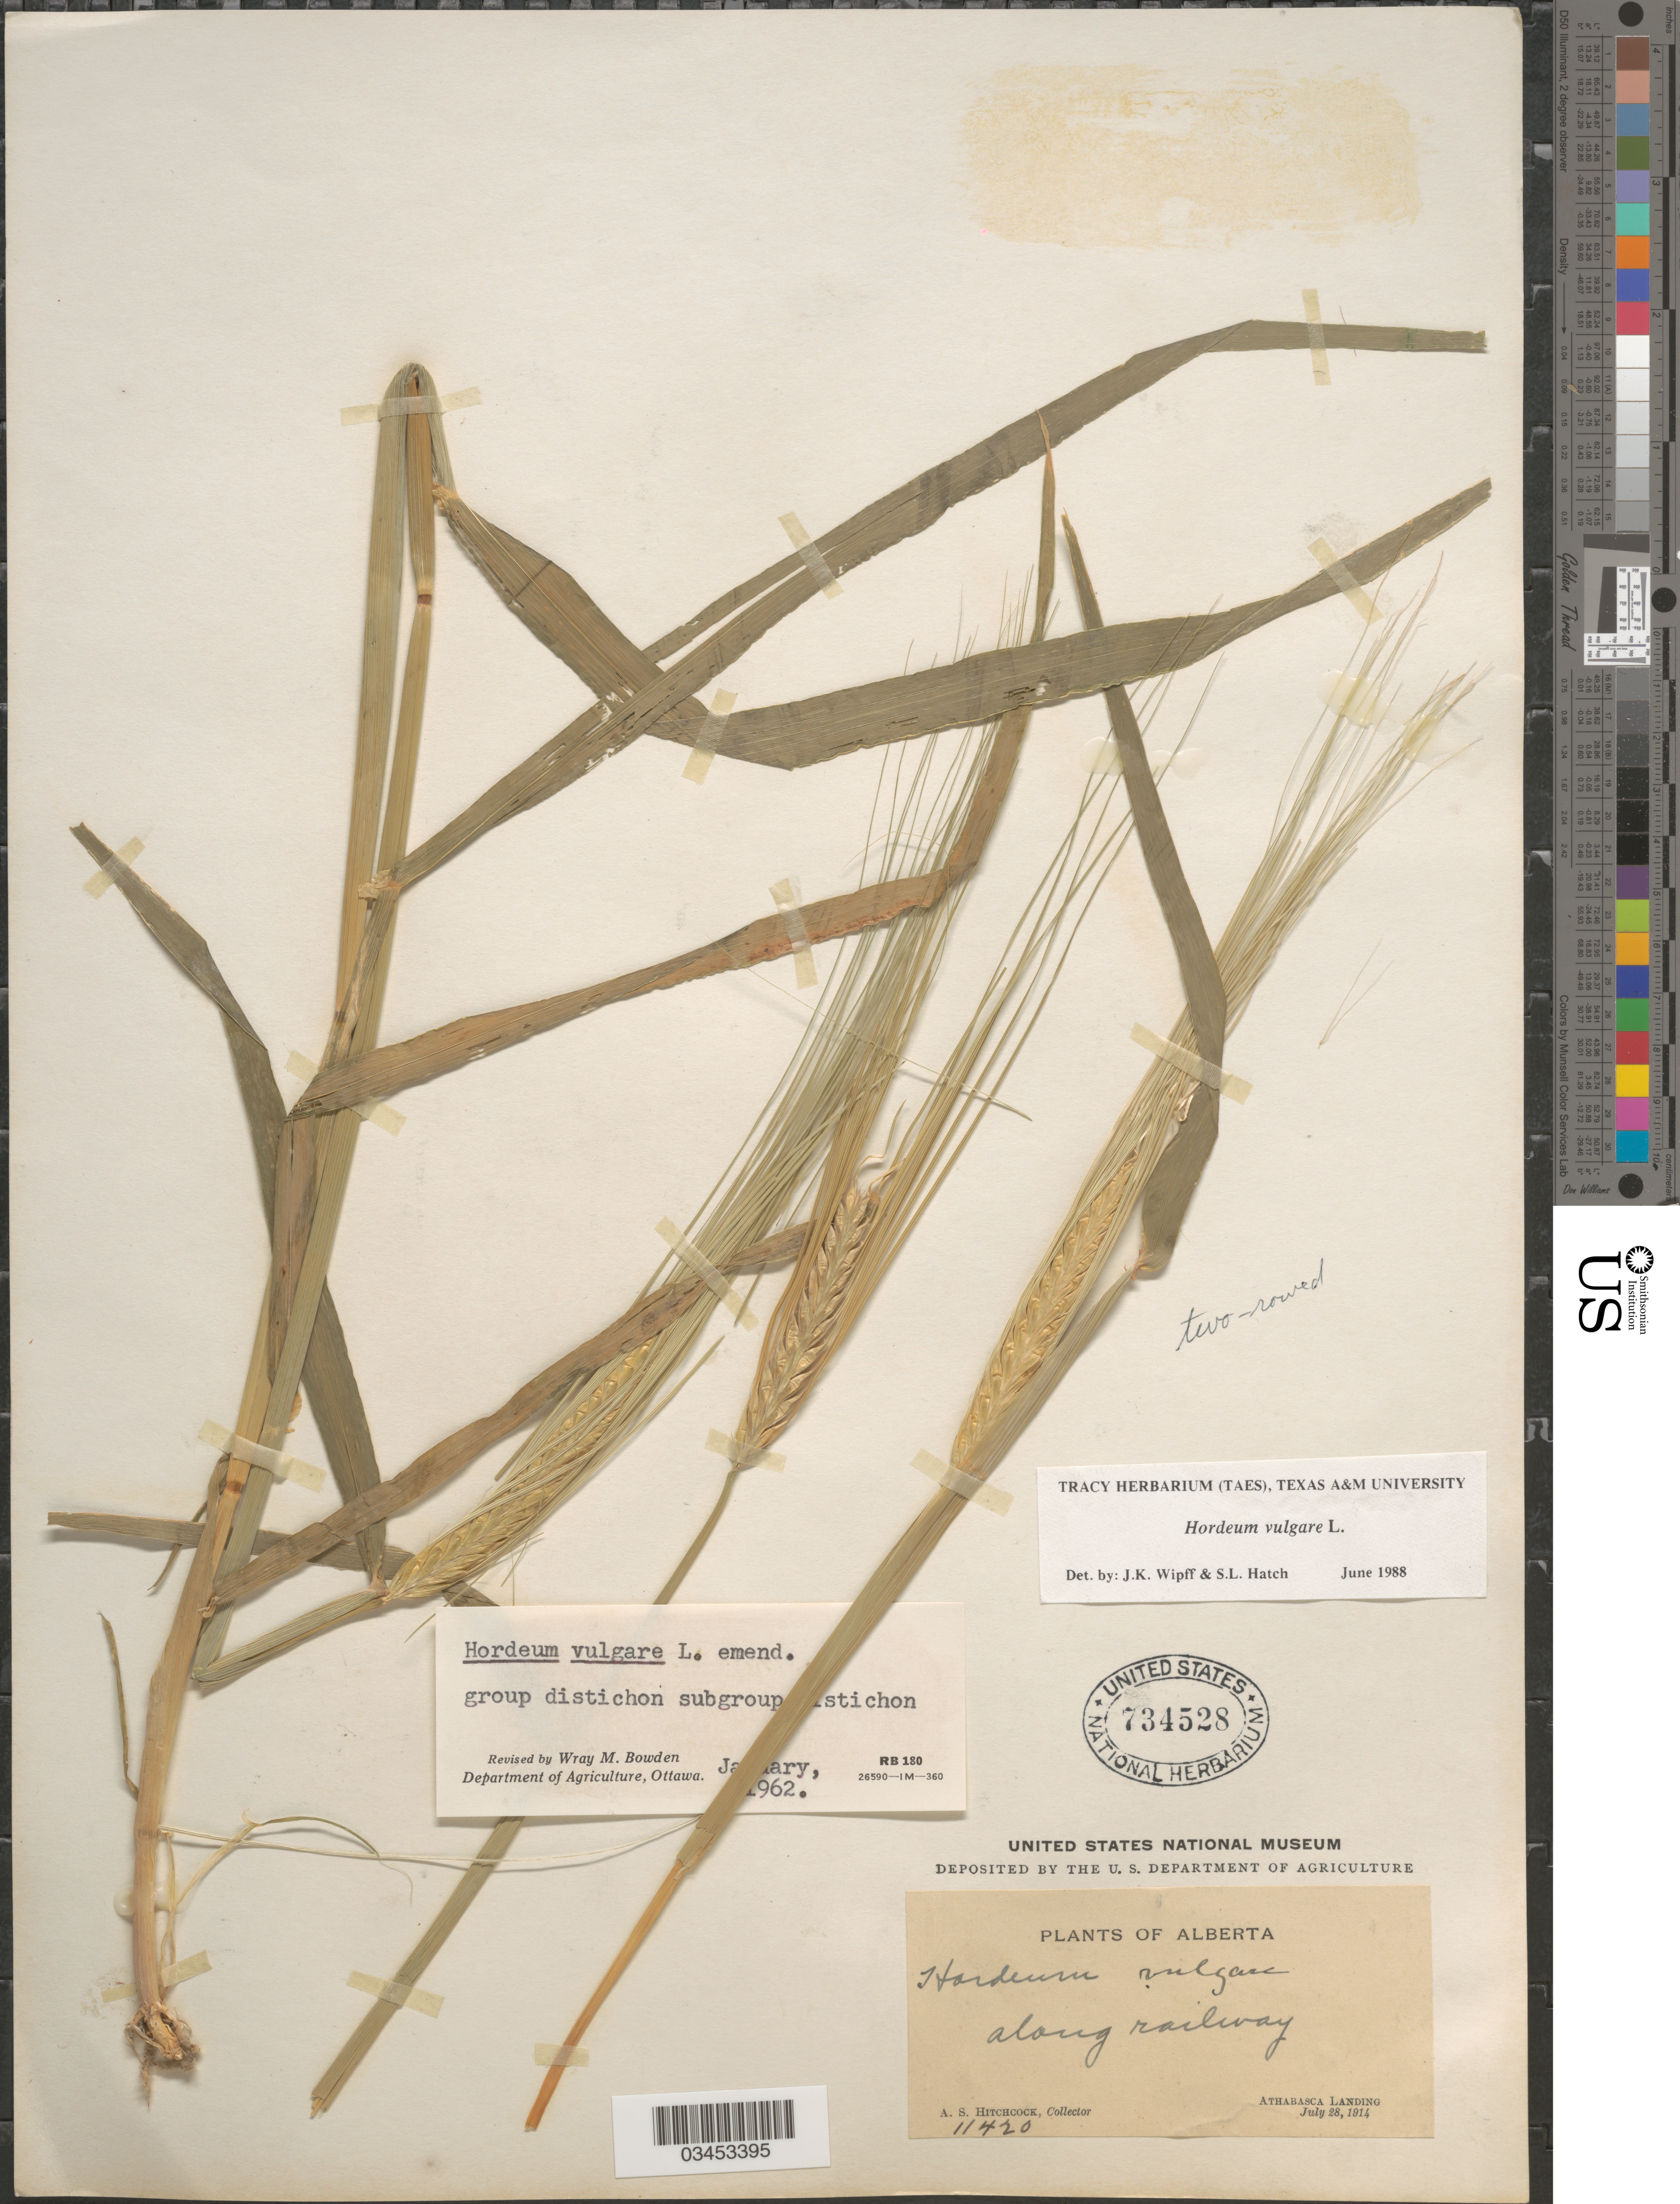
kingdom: Plantae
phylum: Tracheophyta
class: Liliopsida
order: Poales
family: Poaceae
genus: Hordeum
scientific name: Hordeum vulgare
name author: L.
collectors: A. S. Hitchcock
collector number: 11420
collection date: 1914-07-28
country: Canada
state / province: Alberta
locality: Along railway. Athabasca Landing.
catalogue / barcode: US 734528